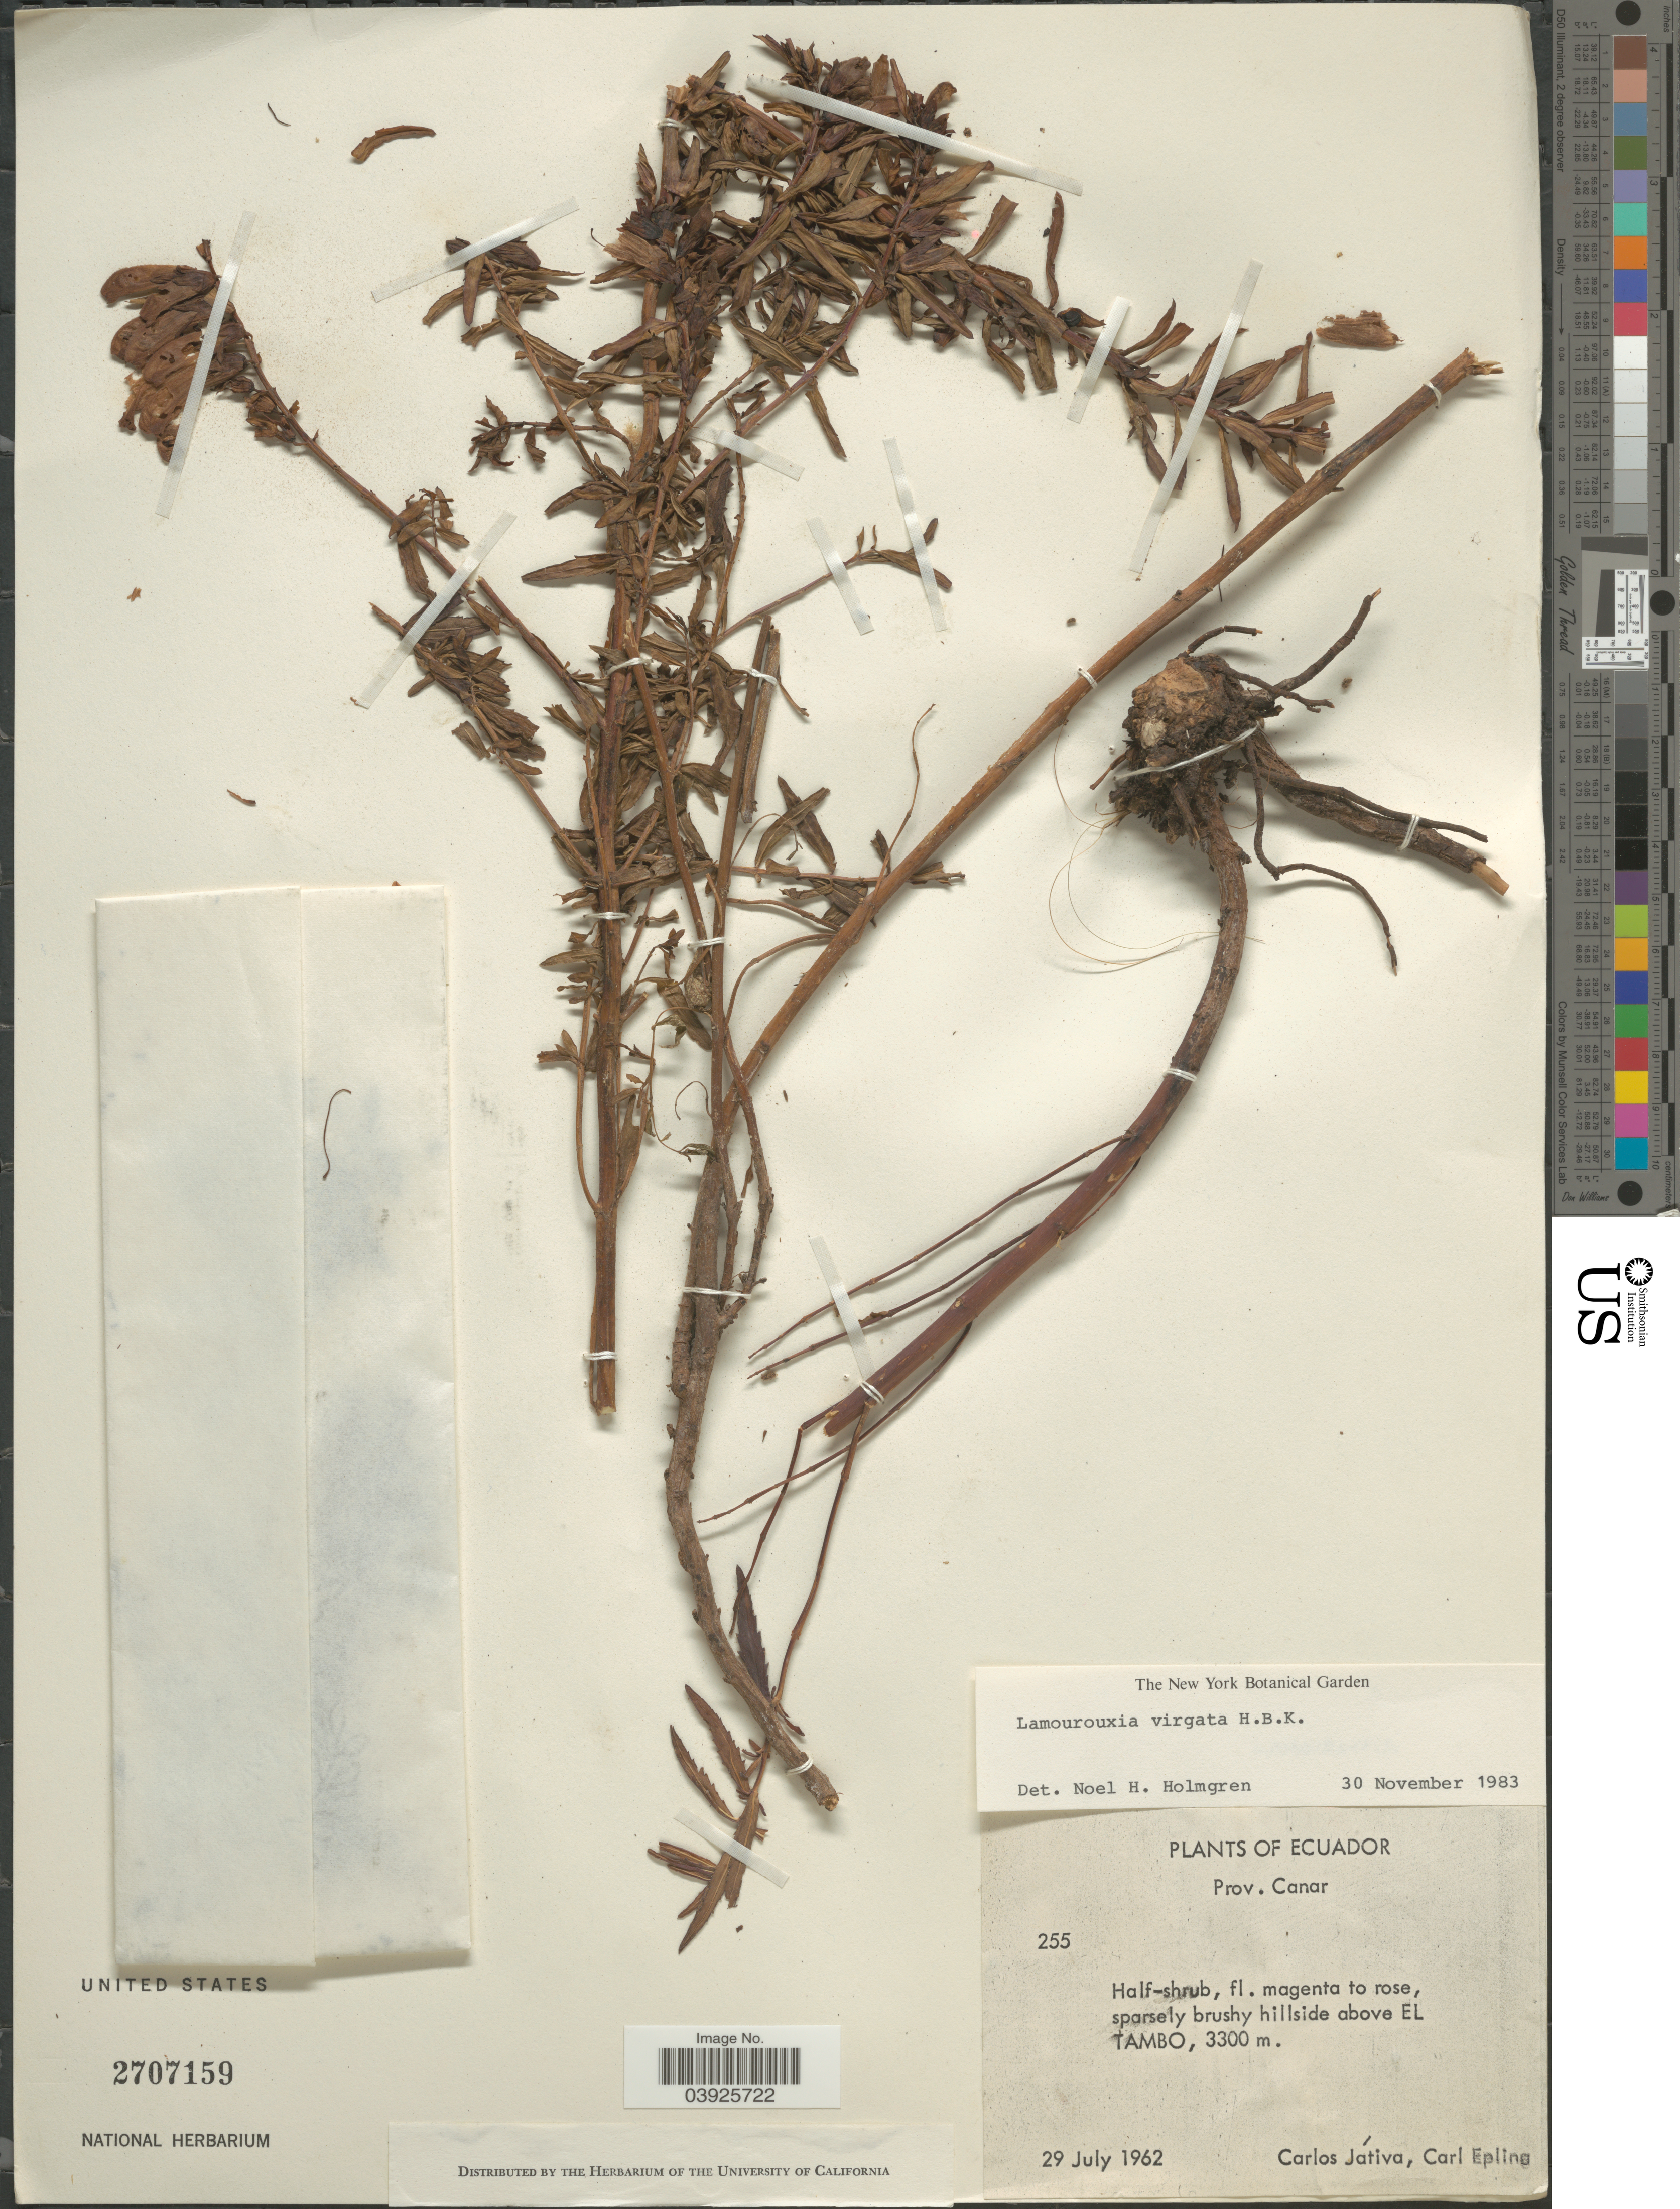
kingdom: Plantae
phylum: Tracheophyta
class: Magnoliopsida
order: Lamiales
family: Orobanchaceae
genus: Lamourouxia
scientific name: Lamourouxia virgata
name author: Kunth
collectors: C. D. Játiva & C. C. Epling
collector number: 255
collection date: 1962-07-29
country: Ecuador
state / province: Cañar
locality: Sparsely brushy hillside above El Tambo.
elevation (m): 3300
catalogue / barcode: US 2707159